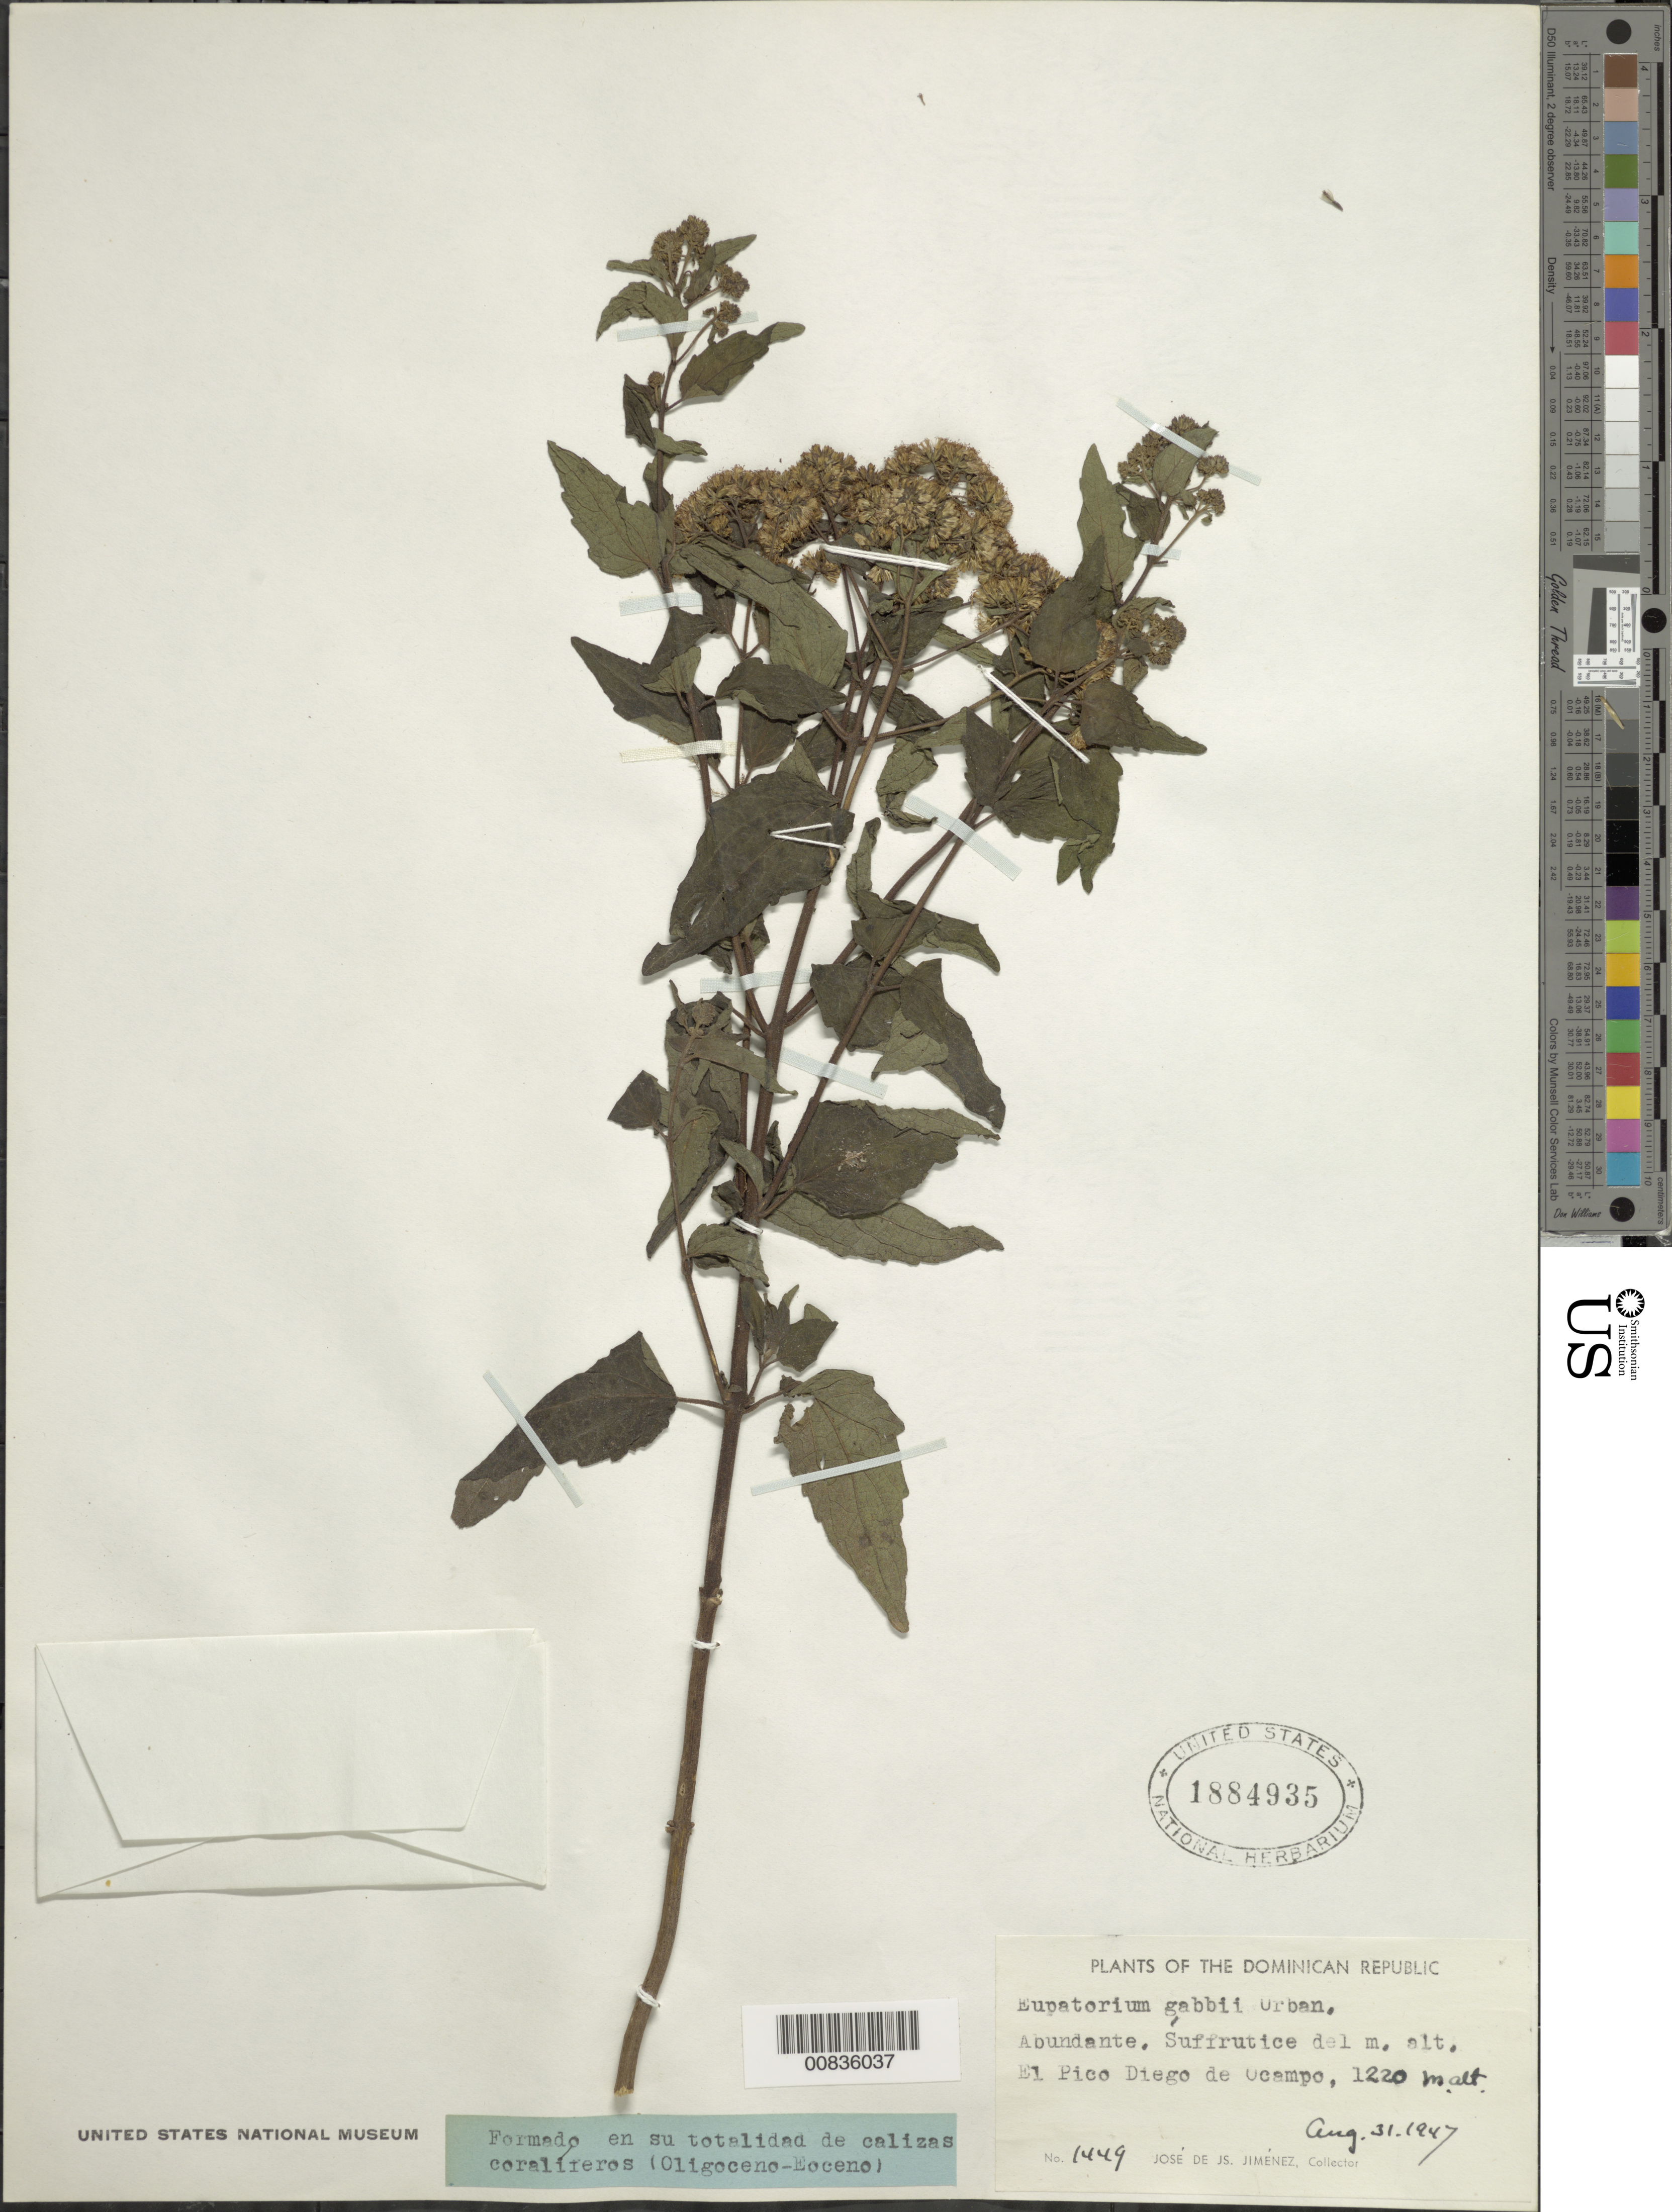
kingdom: Plantae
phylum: Tracheophyta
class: Magnoliopsida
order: Asterales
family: Asteraceae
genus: Koanophyllon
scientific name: Koanophyllon gabbii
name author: (Urb.) R.M. King & H. Rob.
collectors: J. J. Jiménez Almonte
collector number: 1449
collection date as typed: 31 Aug 1947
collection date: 1947-08-31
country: Dominican Republic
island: Hispaniola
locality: El Pico Diego de Ocampa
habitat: Formado en su totalidad de calizas coralíferos (oligoceno-eoceno)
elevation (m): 1220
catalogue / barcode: US 1884935